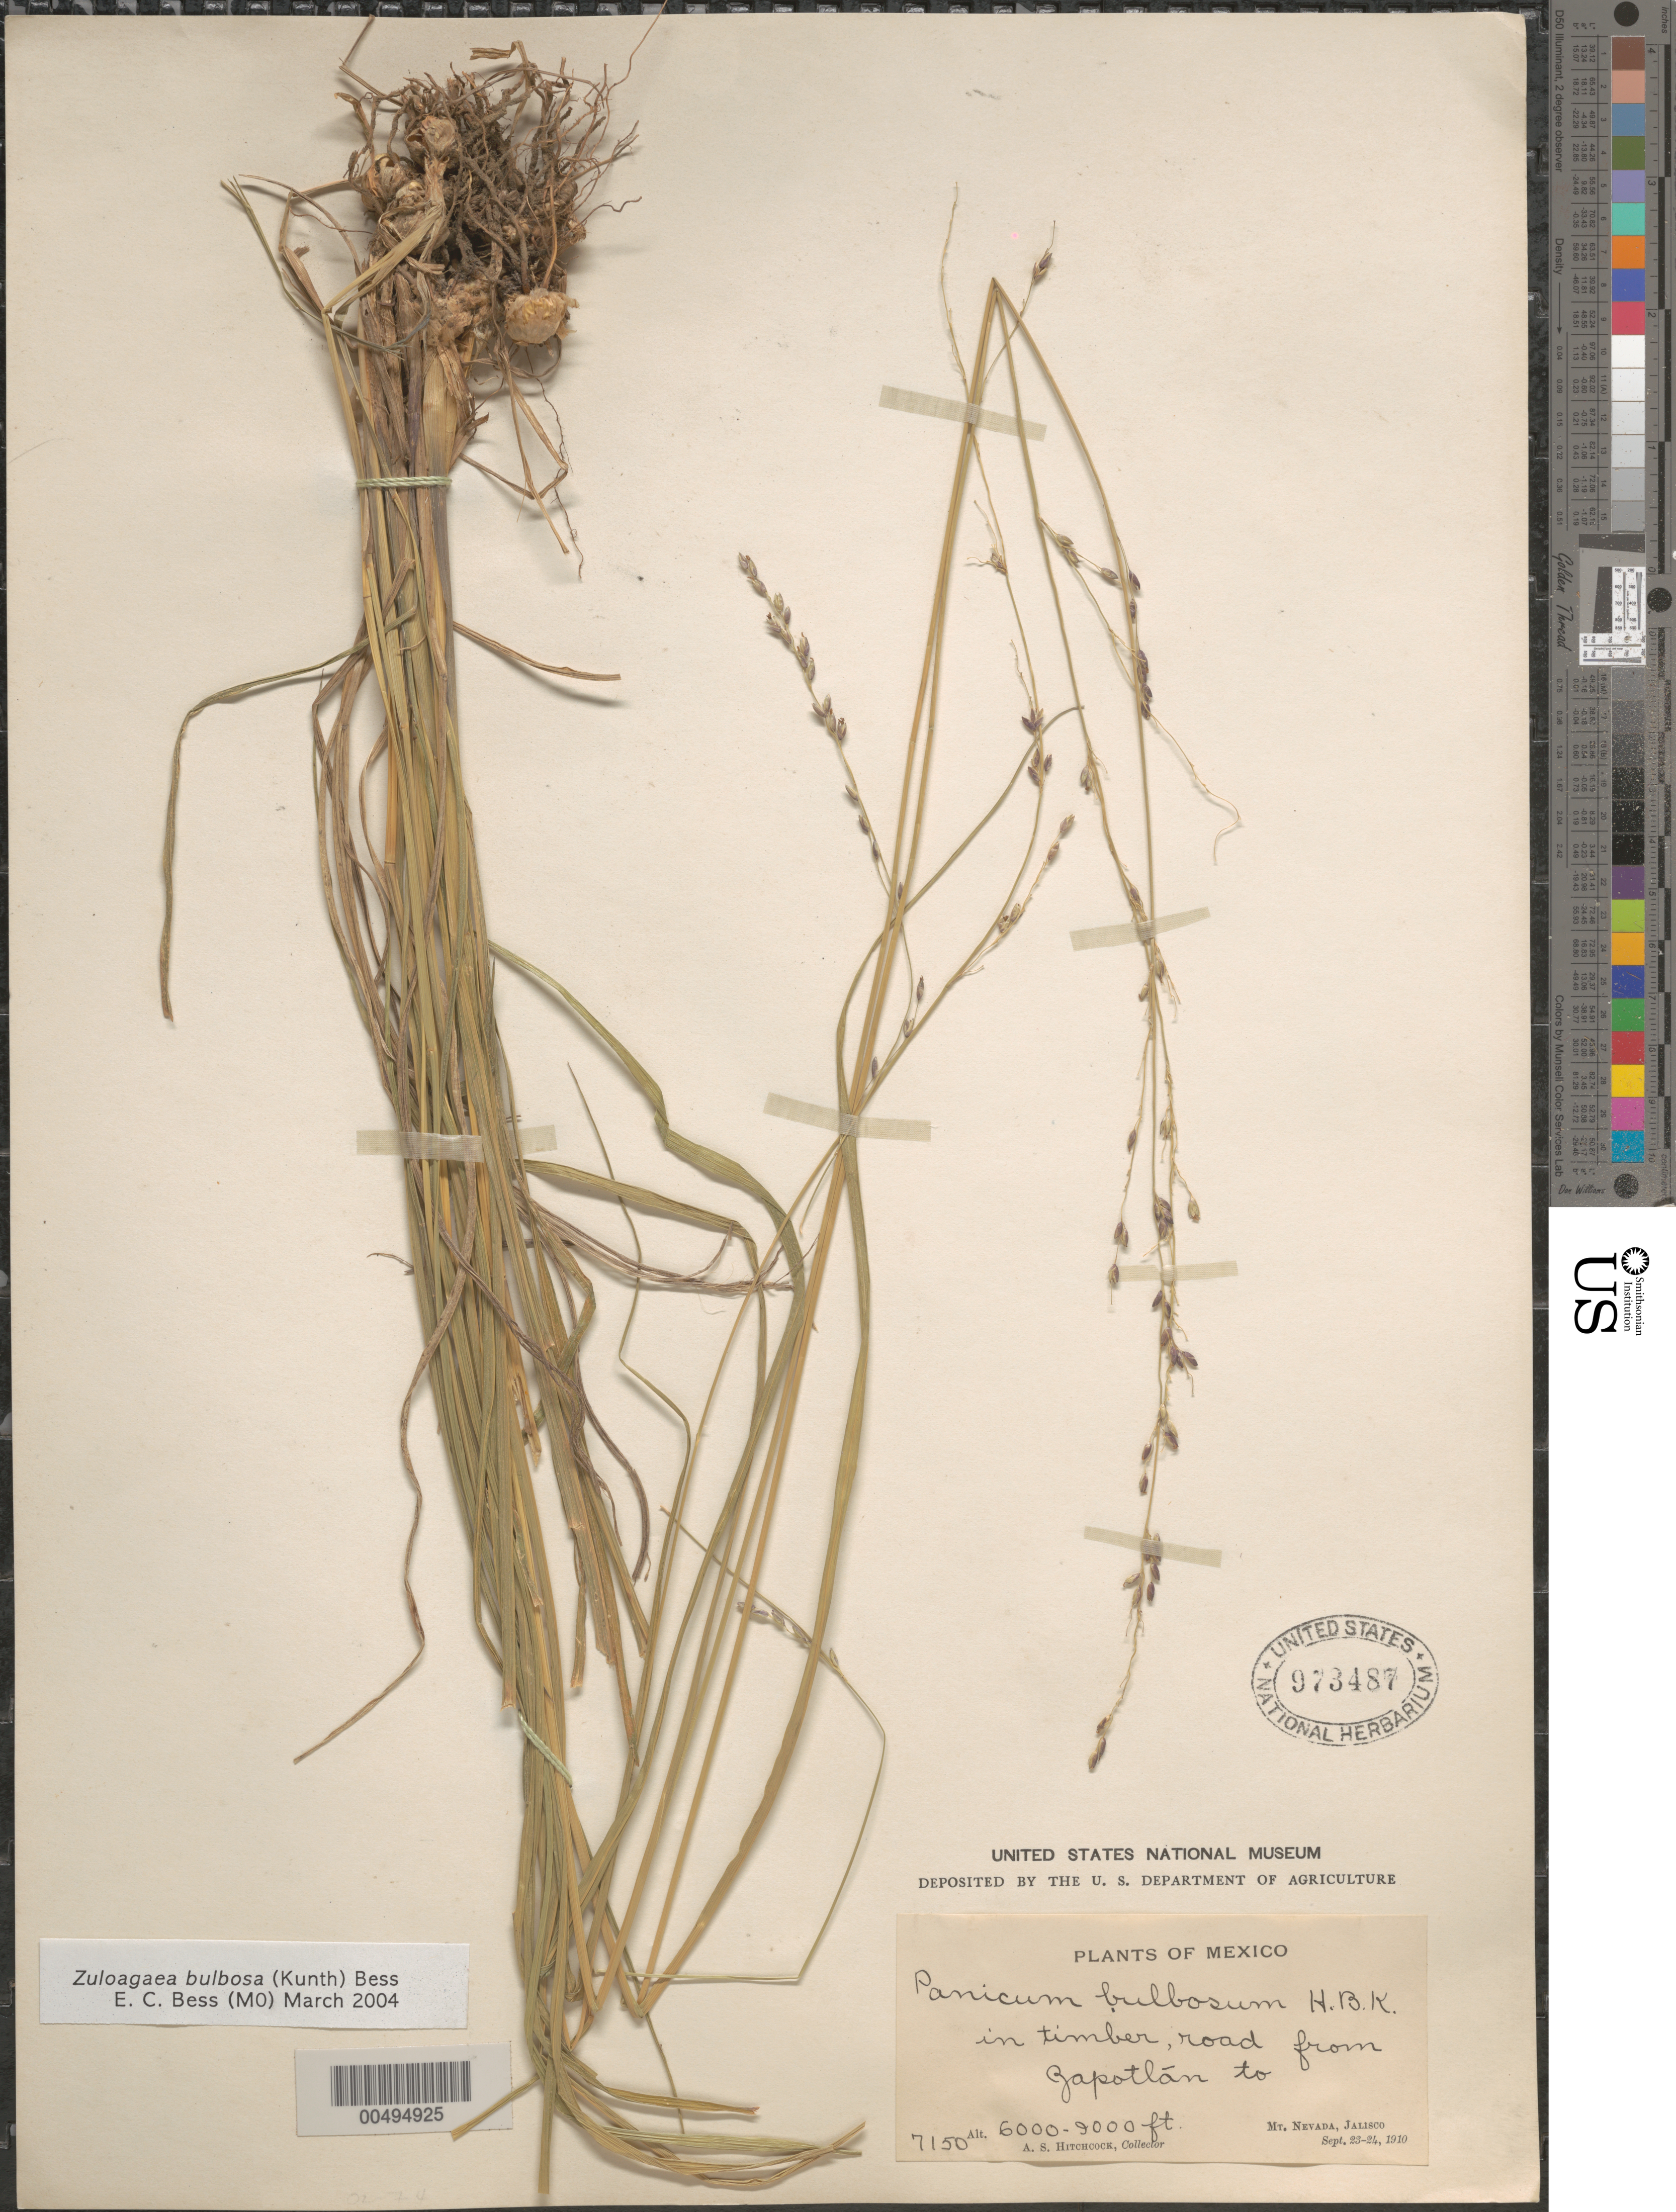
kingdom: Plantae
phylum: Tracheophyta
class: Liliopsida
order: Poales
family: Poaceae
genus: Panicum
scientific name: Panicum bulbosum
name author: Kunth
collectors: A. S. Hitchcock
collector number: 7150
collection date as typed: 23 Sep 1910 to 24 Sep 1910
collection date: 1910-09-23/1910-09-24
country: Mexico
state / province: Jalisco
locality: Rd from Zapotlán to Mt. Nevada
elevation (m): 1829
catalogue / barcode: US 973487